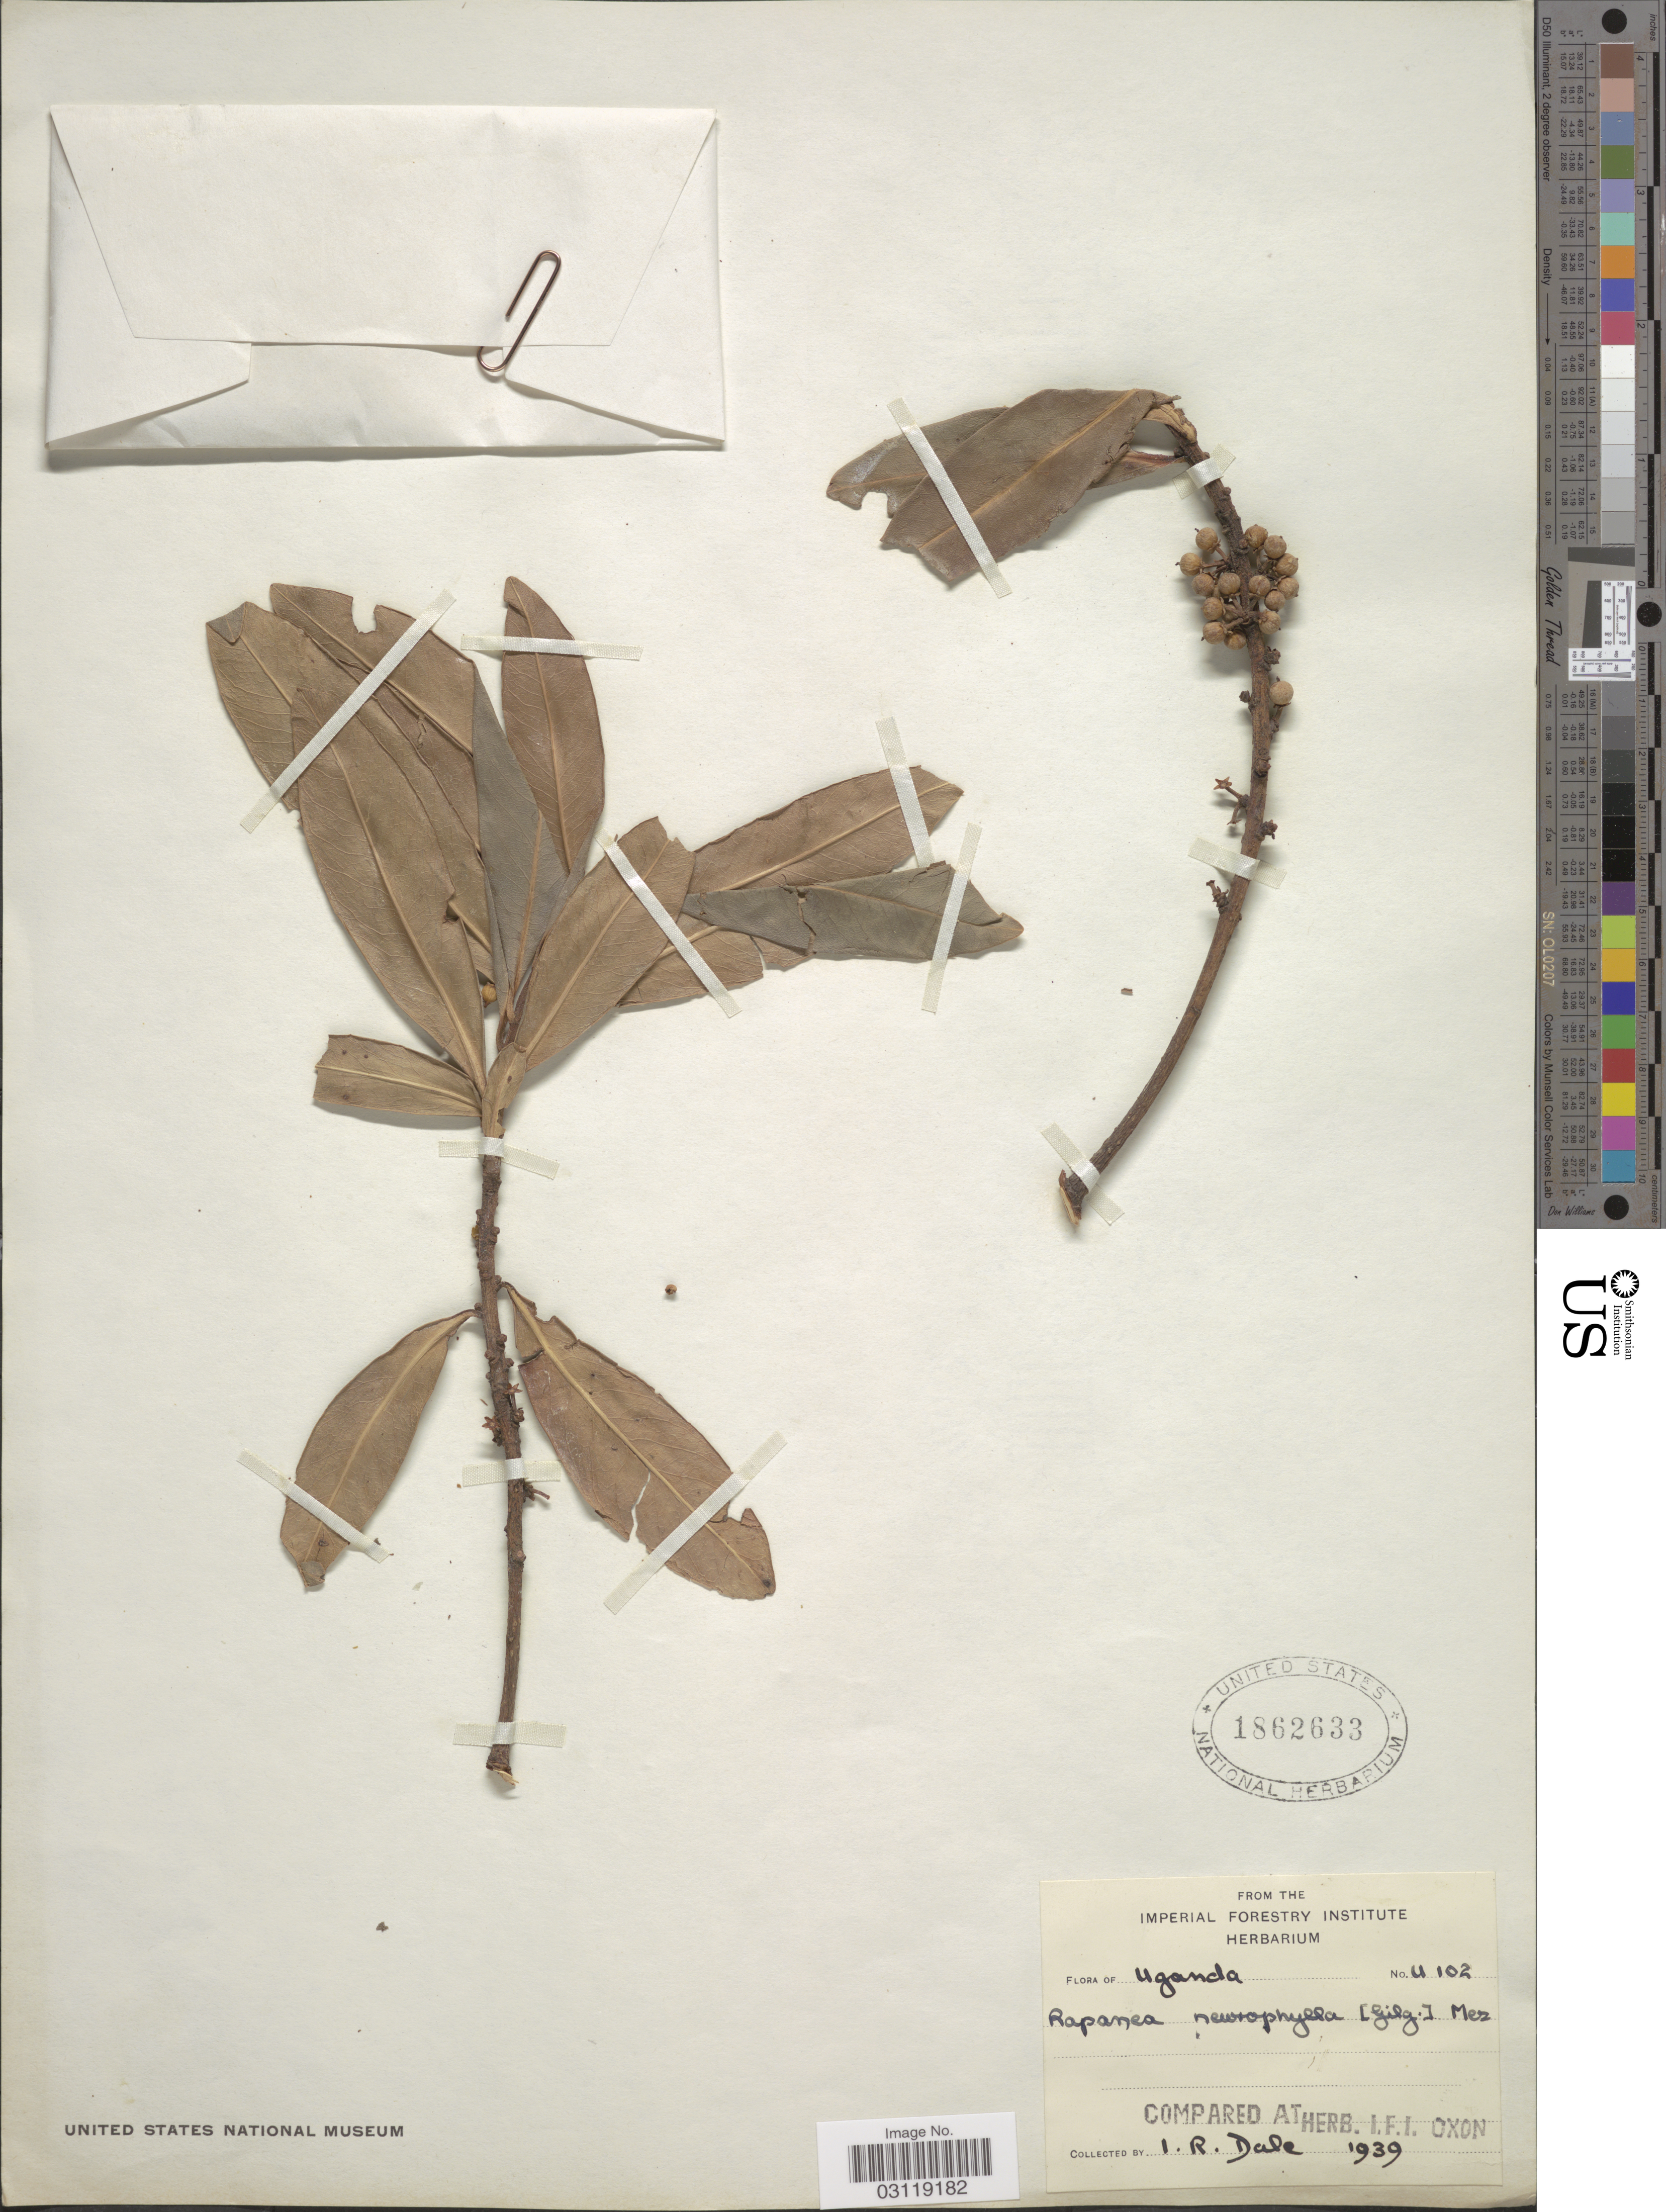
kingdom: Plantae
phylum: Tracheophyta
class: Magnoliopsida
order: Ericales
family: Primulaceae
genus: Rapanea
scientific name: Rapanea neurophylla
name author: (Gilg) Mez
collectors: I. Dale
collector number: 4102*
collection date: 1939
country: Uganda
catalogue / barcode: US 1862633